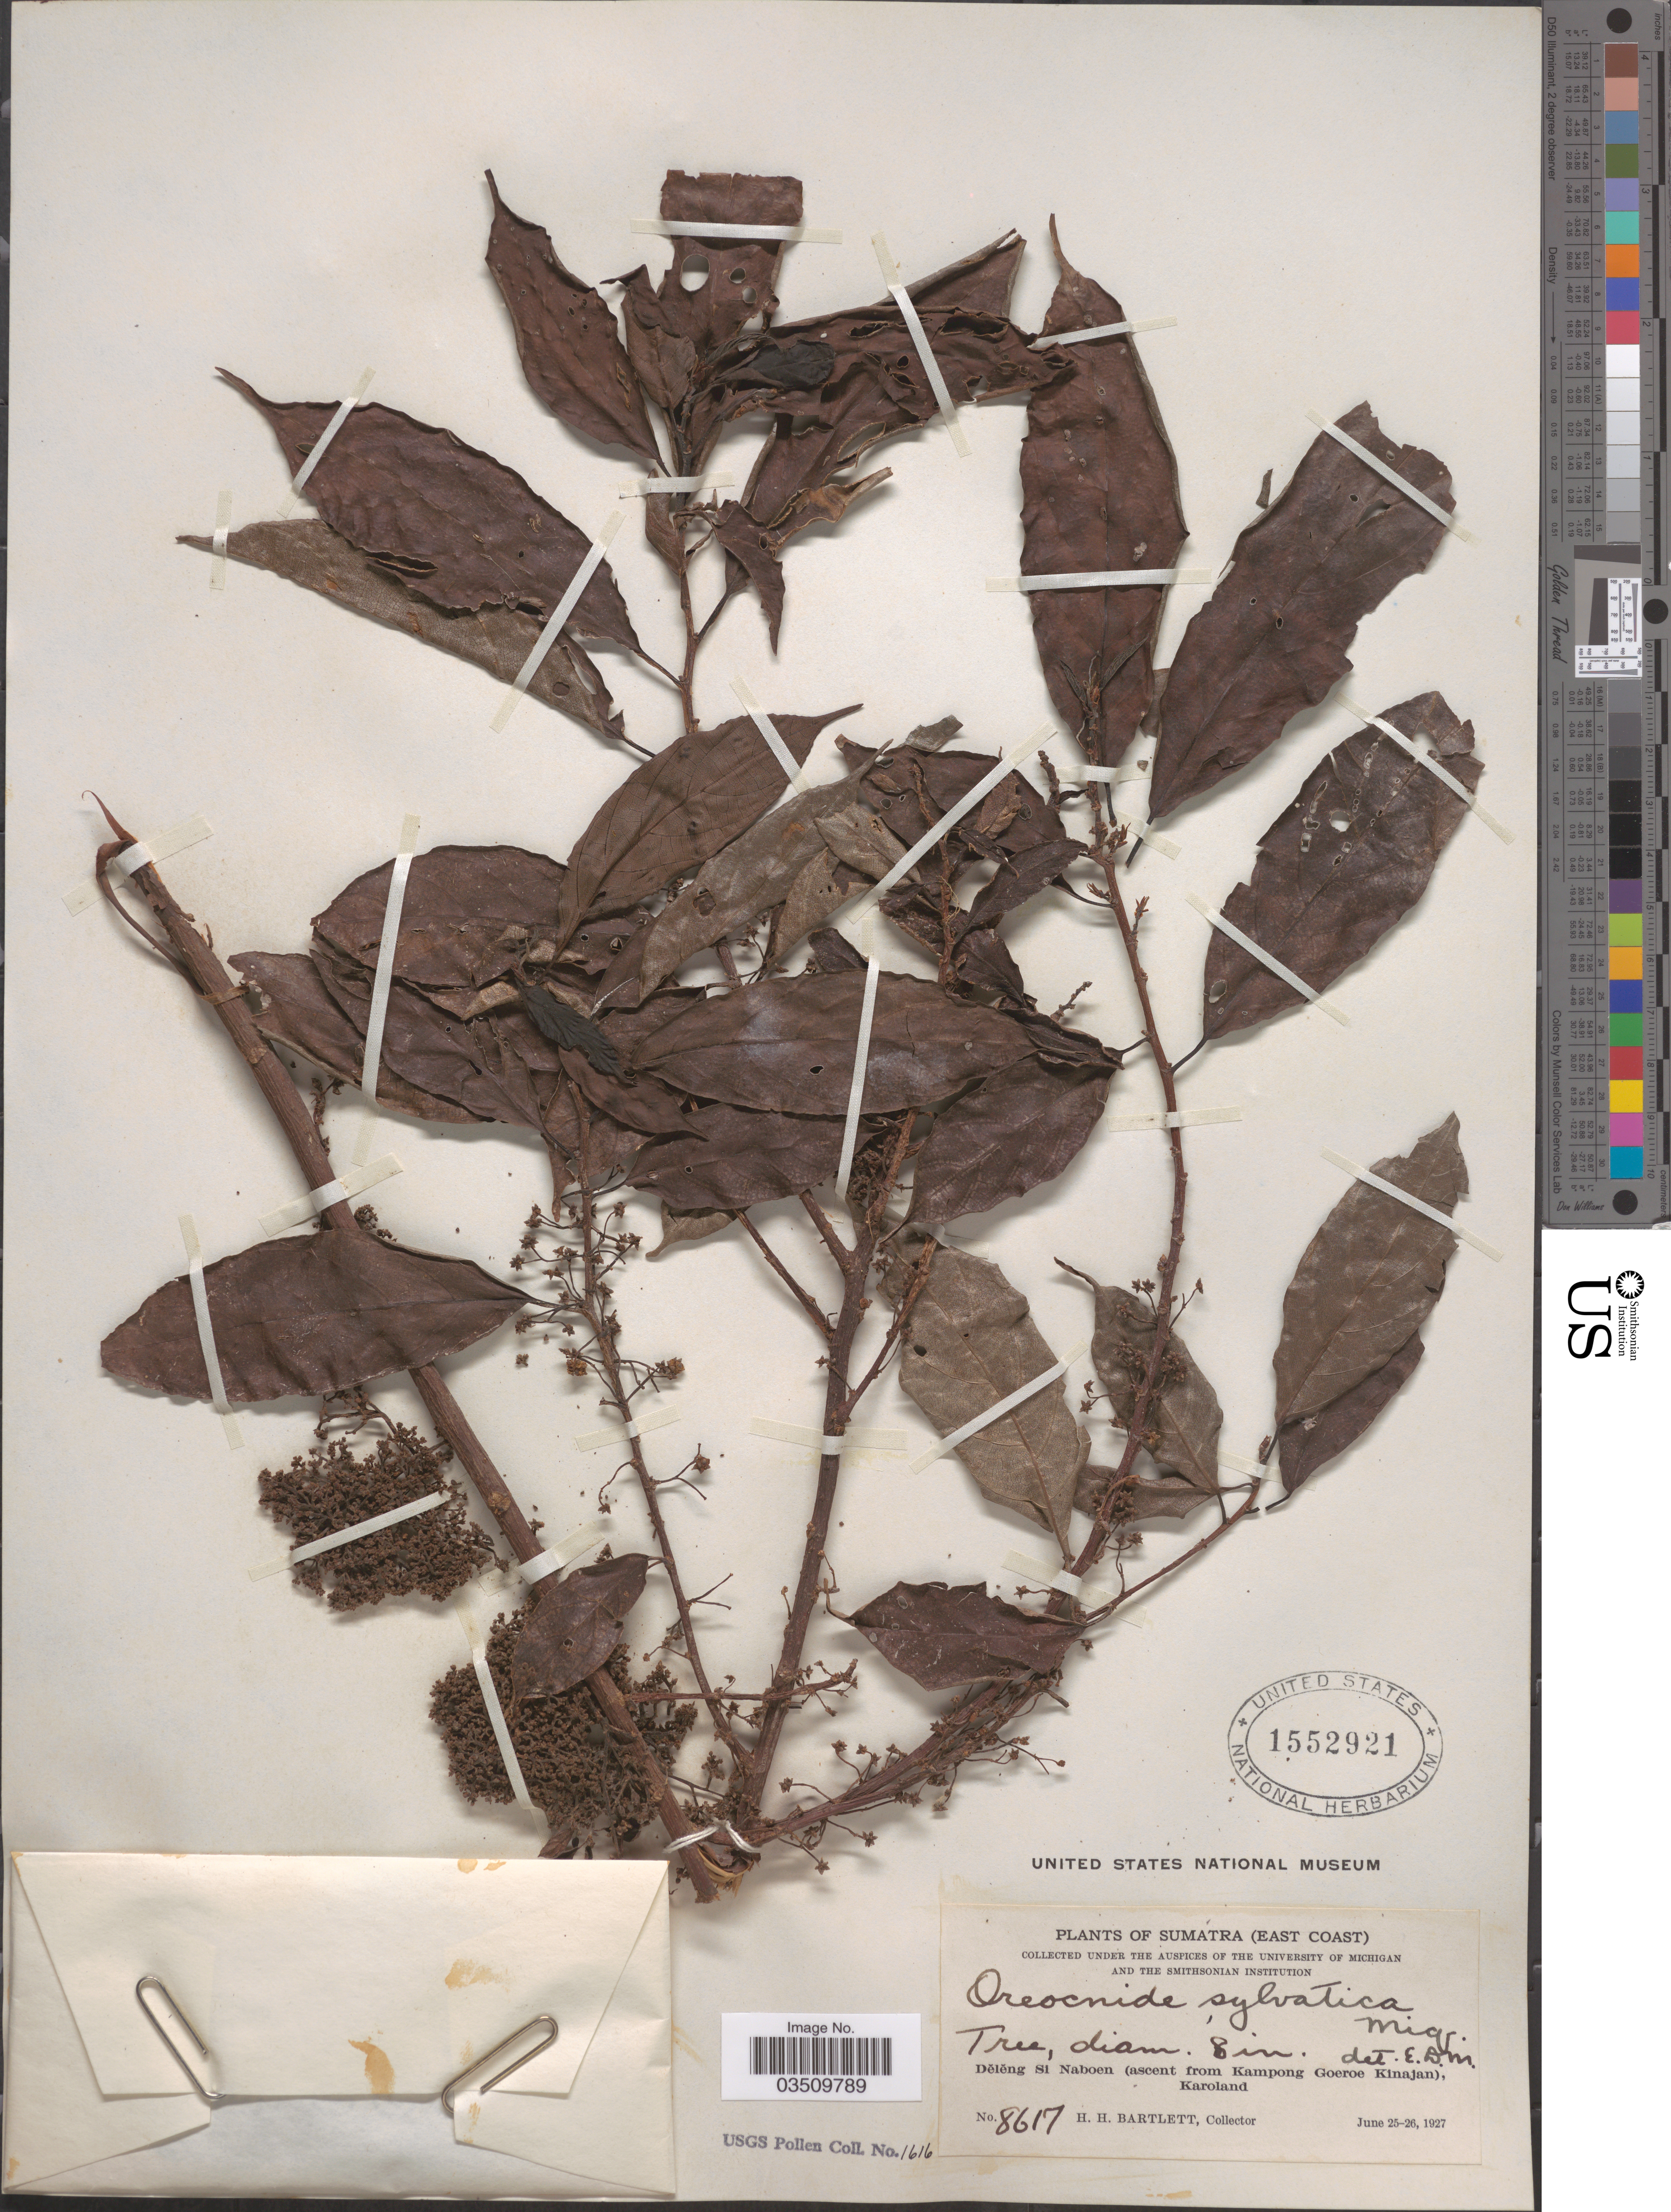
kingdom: Plantae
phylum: Tracheophyta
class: Magnoliopsida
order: Rosales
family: Urticaceae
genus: Oreocnide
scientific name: Oreocnide rubescens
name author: (Blume) Miq.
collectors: H. H. Bartlett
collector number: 8617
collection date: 1927-06-25/1927-06-26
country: Indonesia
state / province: Sumatra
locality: (East Coast). Dělěng Si Naboen (ascent from Kampong Goeroe Kinajan), Karoland.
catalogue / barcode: US 1552921